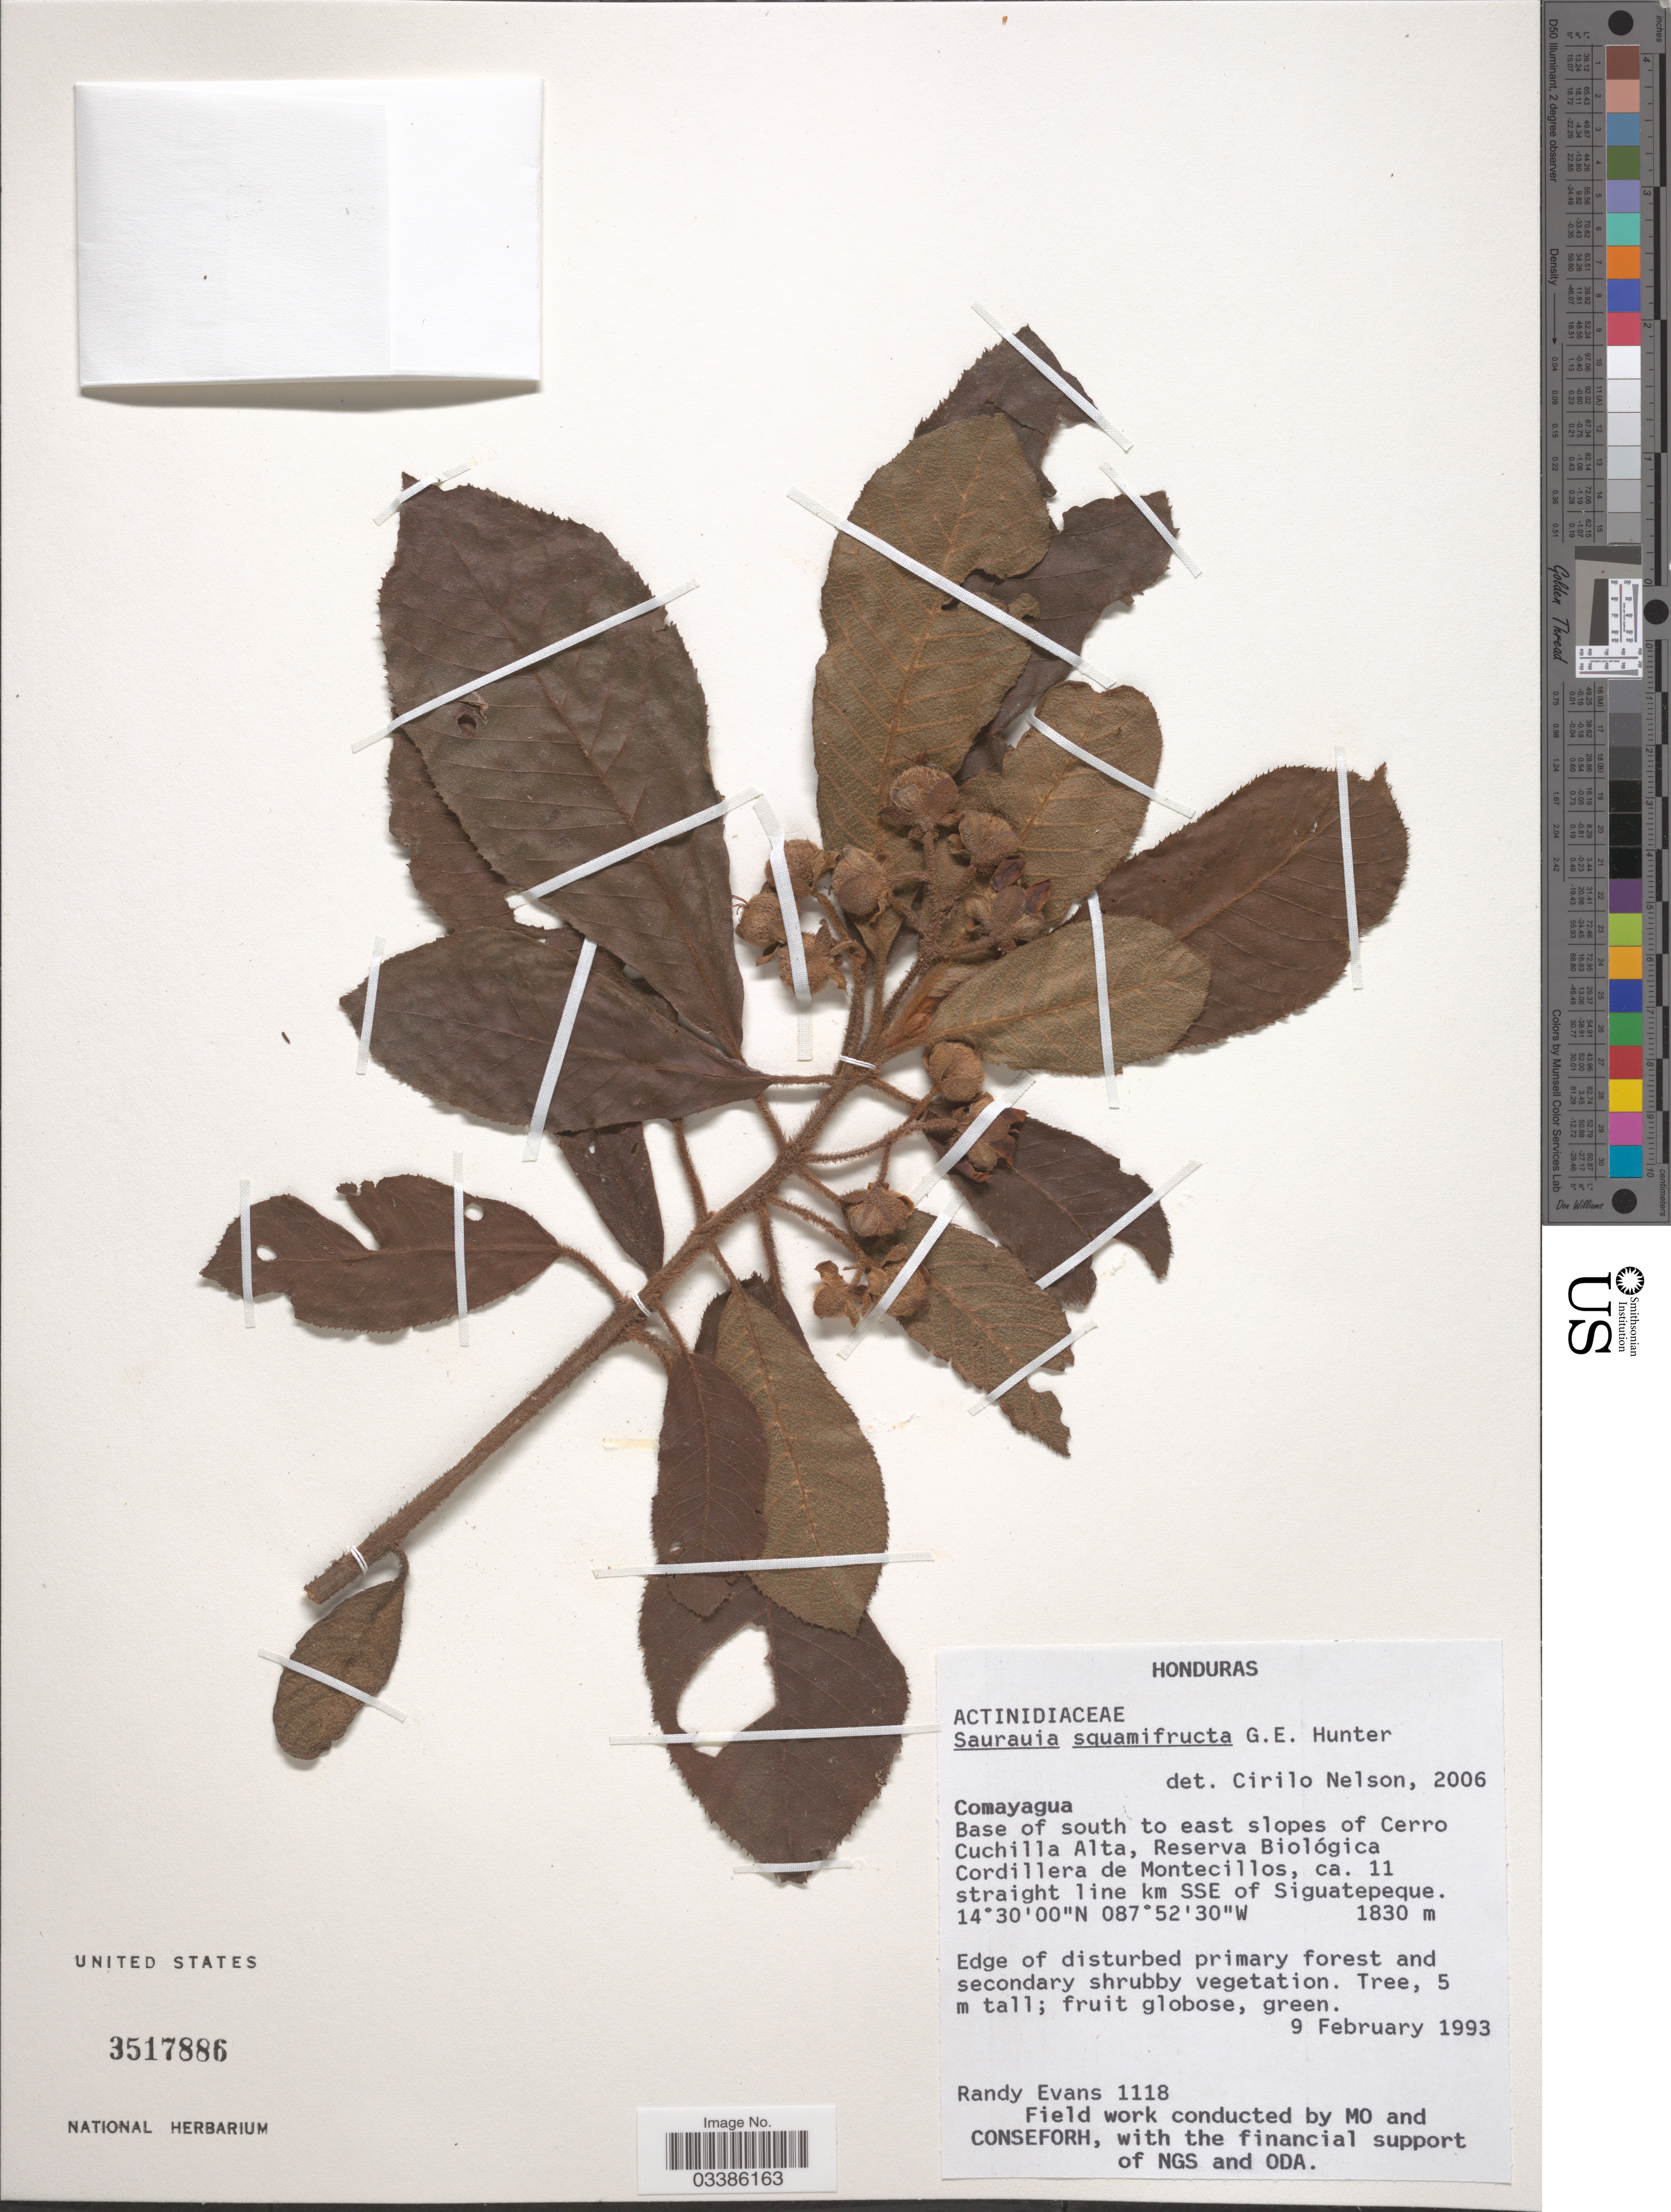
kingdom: Plantae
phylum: Tracheophyta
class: Magnoliopsida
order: Ericales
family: Actinidiaceae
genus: Saurauia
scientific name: Saurauia squamifructa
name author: G.E. Hunter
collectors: R. Evans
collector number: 1118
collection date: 1993-02-09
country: Honduras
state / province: Comayagua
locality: Base of south to east slopes of Cerro Cuchilla Alta, Reserva Biológica Cordillera de Montecillos, ca. 11 straight line km SSE of Siguatepeque.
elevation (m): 1830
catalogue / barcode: US 3517886